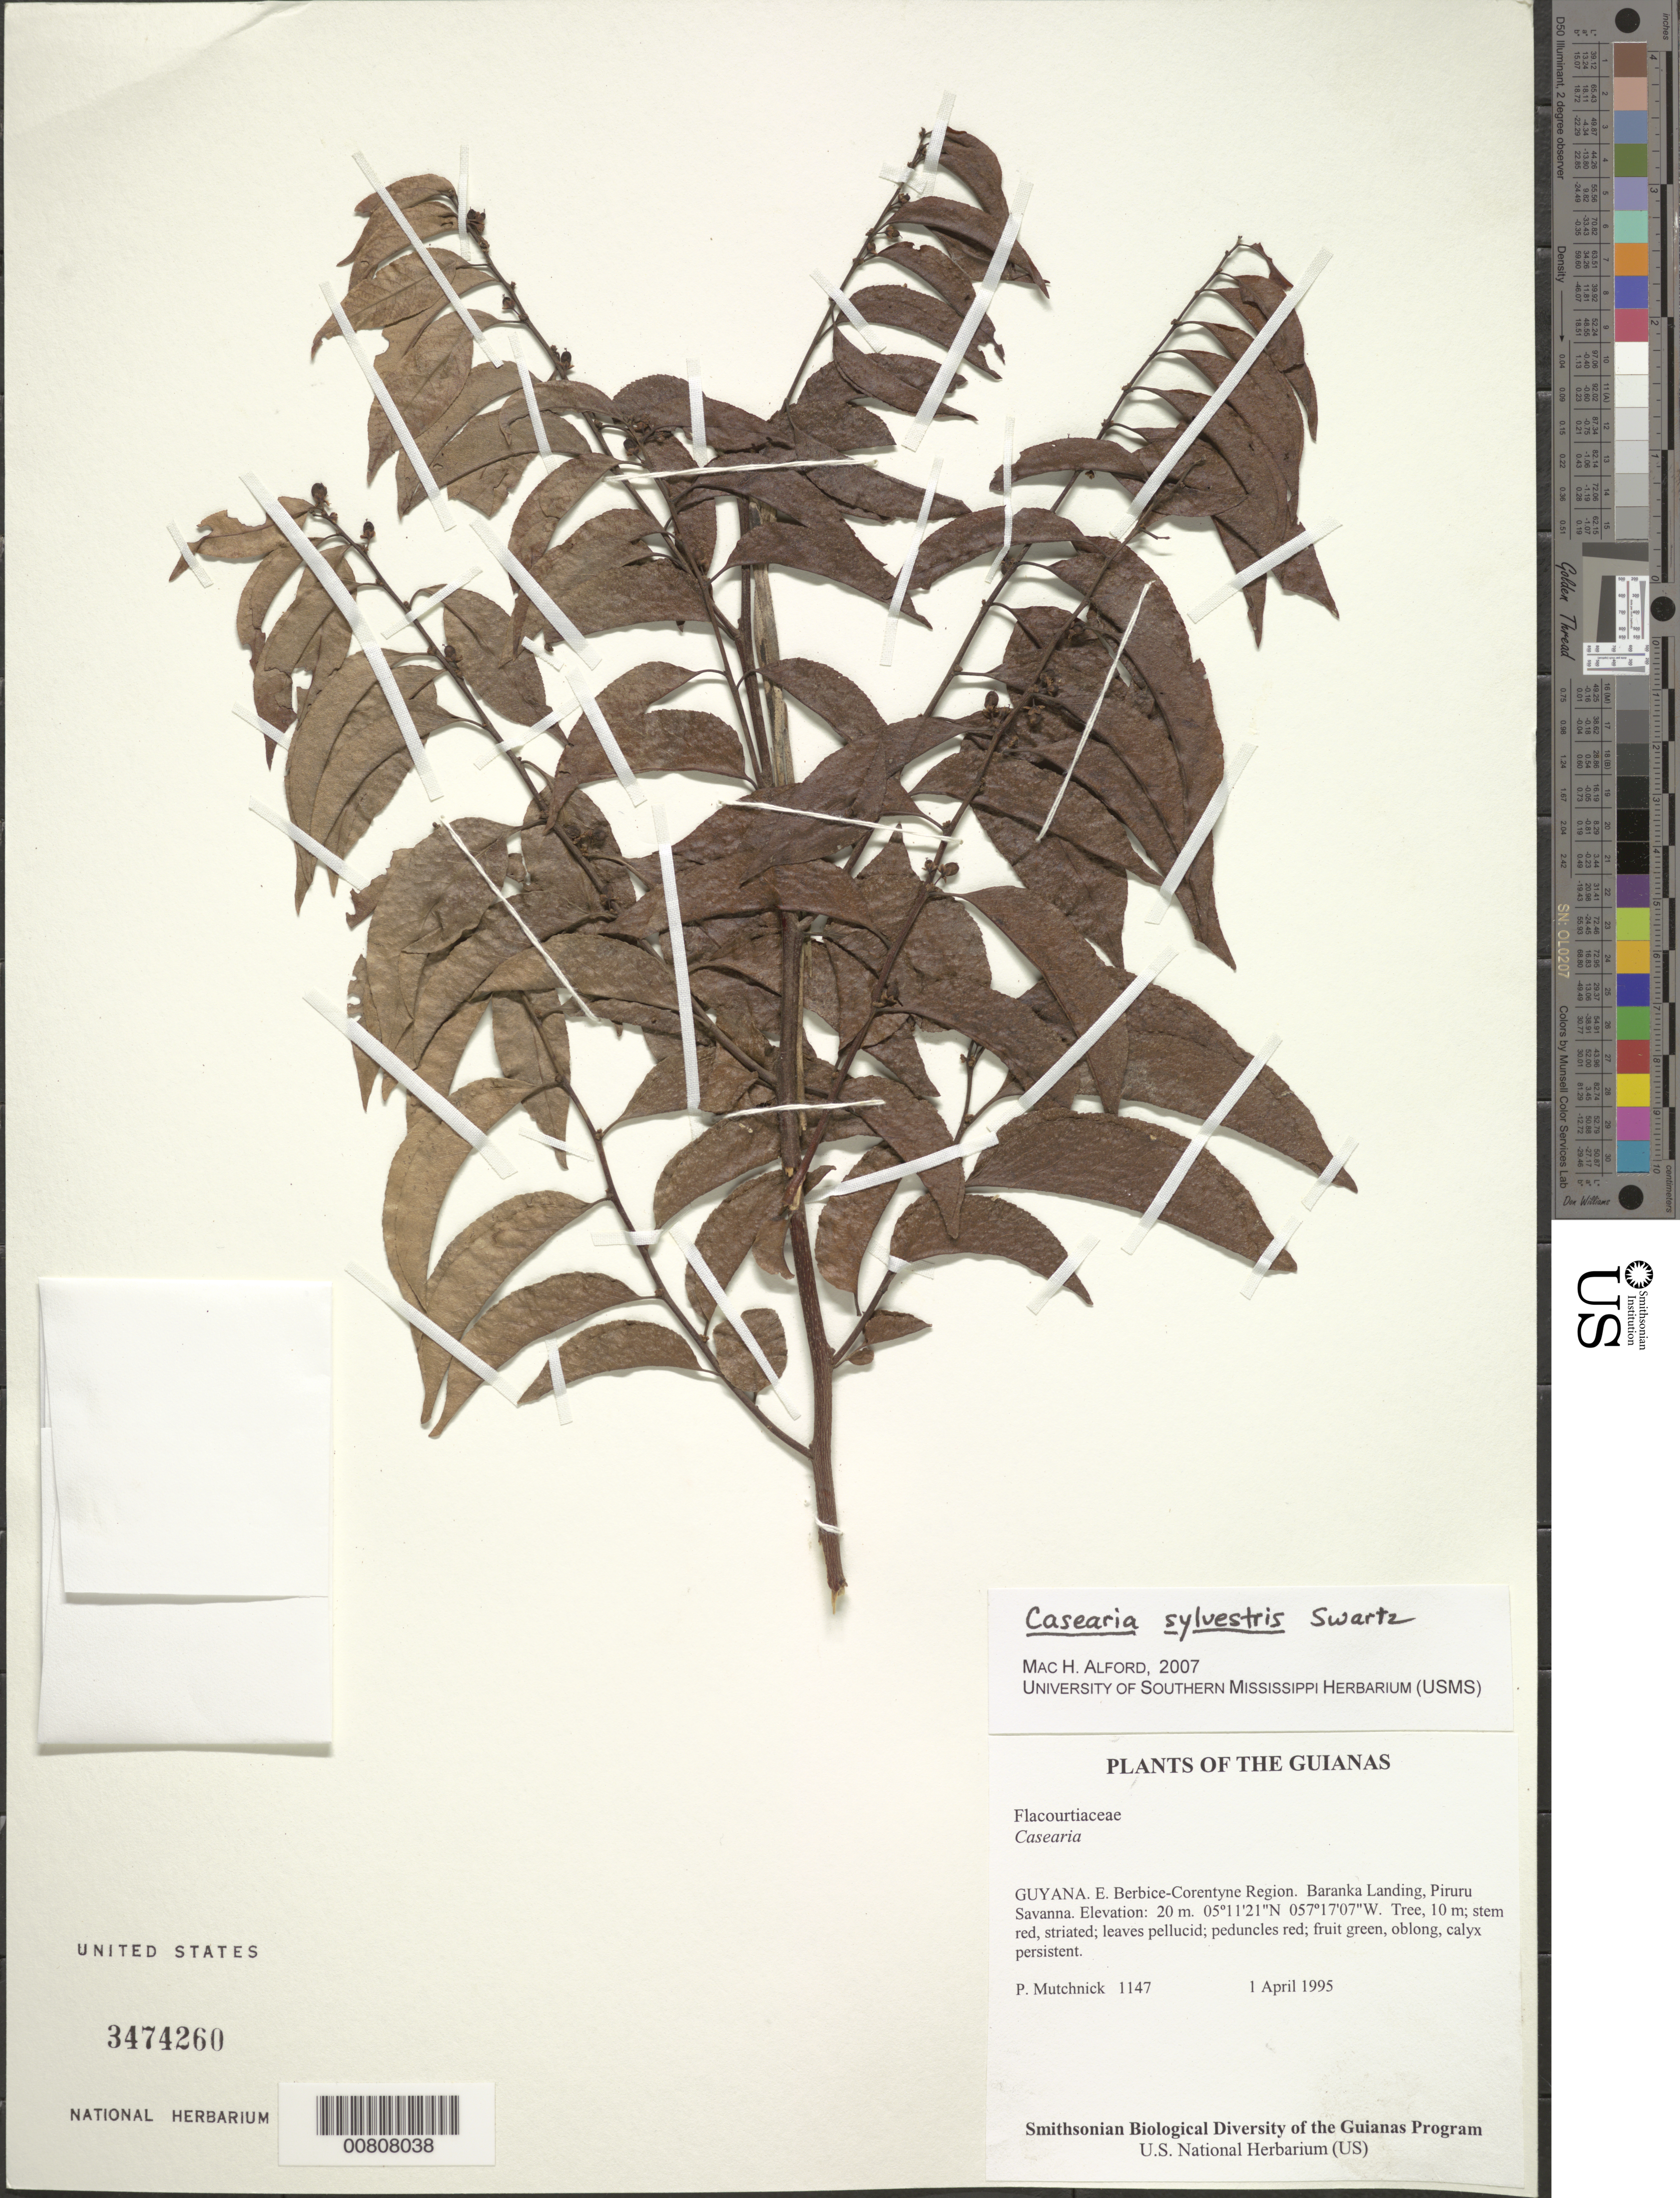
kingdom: Plantae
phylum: Tracheophyta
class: Magnoliopsida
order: Malpighiales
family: Salicaceae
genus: Casearia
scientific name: Casearia sylvestris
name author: Sw.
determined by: Alford, Mac Haverson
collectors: P. Mutchnick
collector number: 1147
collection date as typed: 1 April 1995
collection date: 1995-04-01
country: Guyana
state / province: E. Berbice-Corentyne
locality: Baranka Landing, Piruru Savanna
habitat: Sand savanna, forest edge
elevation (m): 20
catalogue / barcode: US 3474260